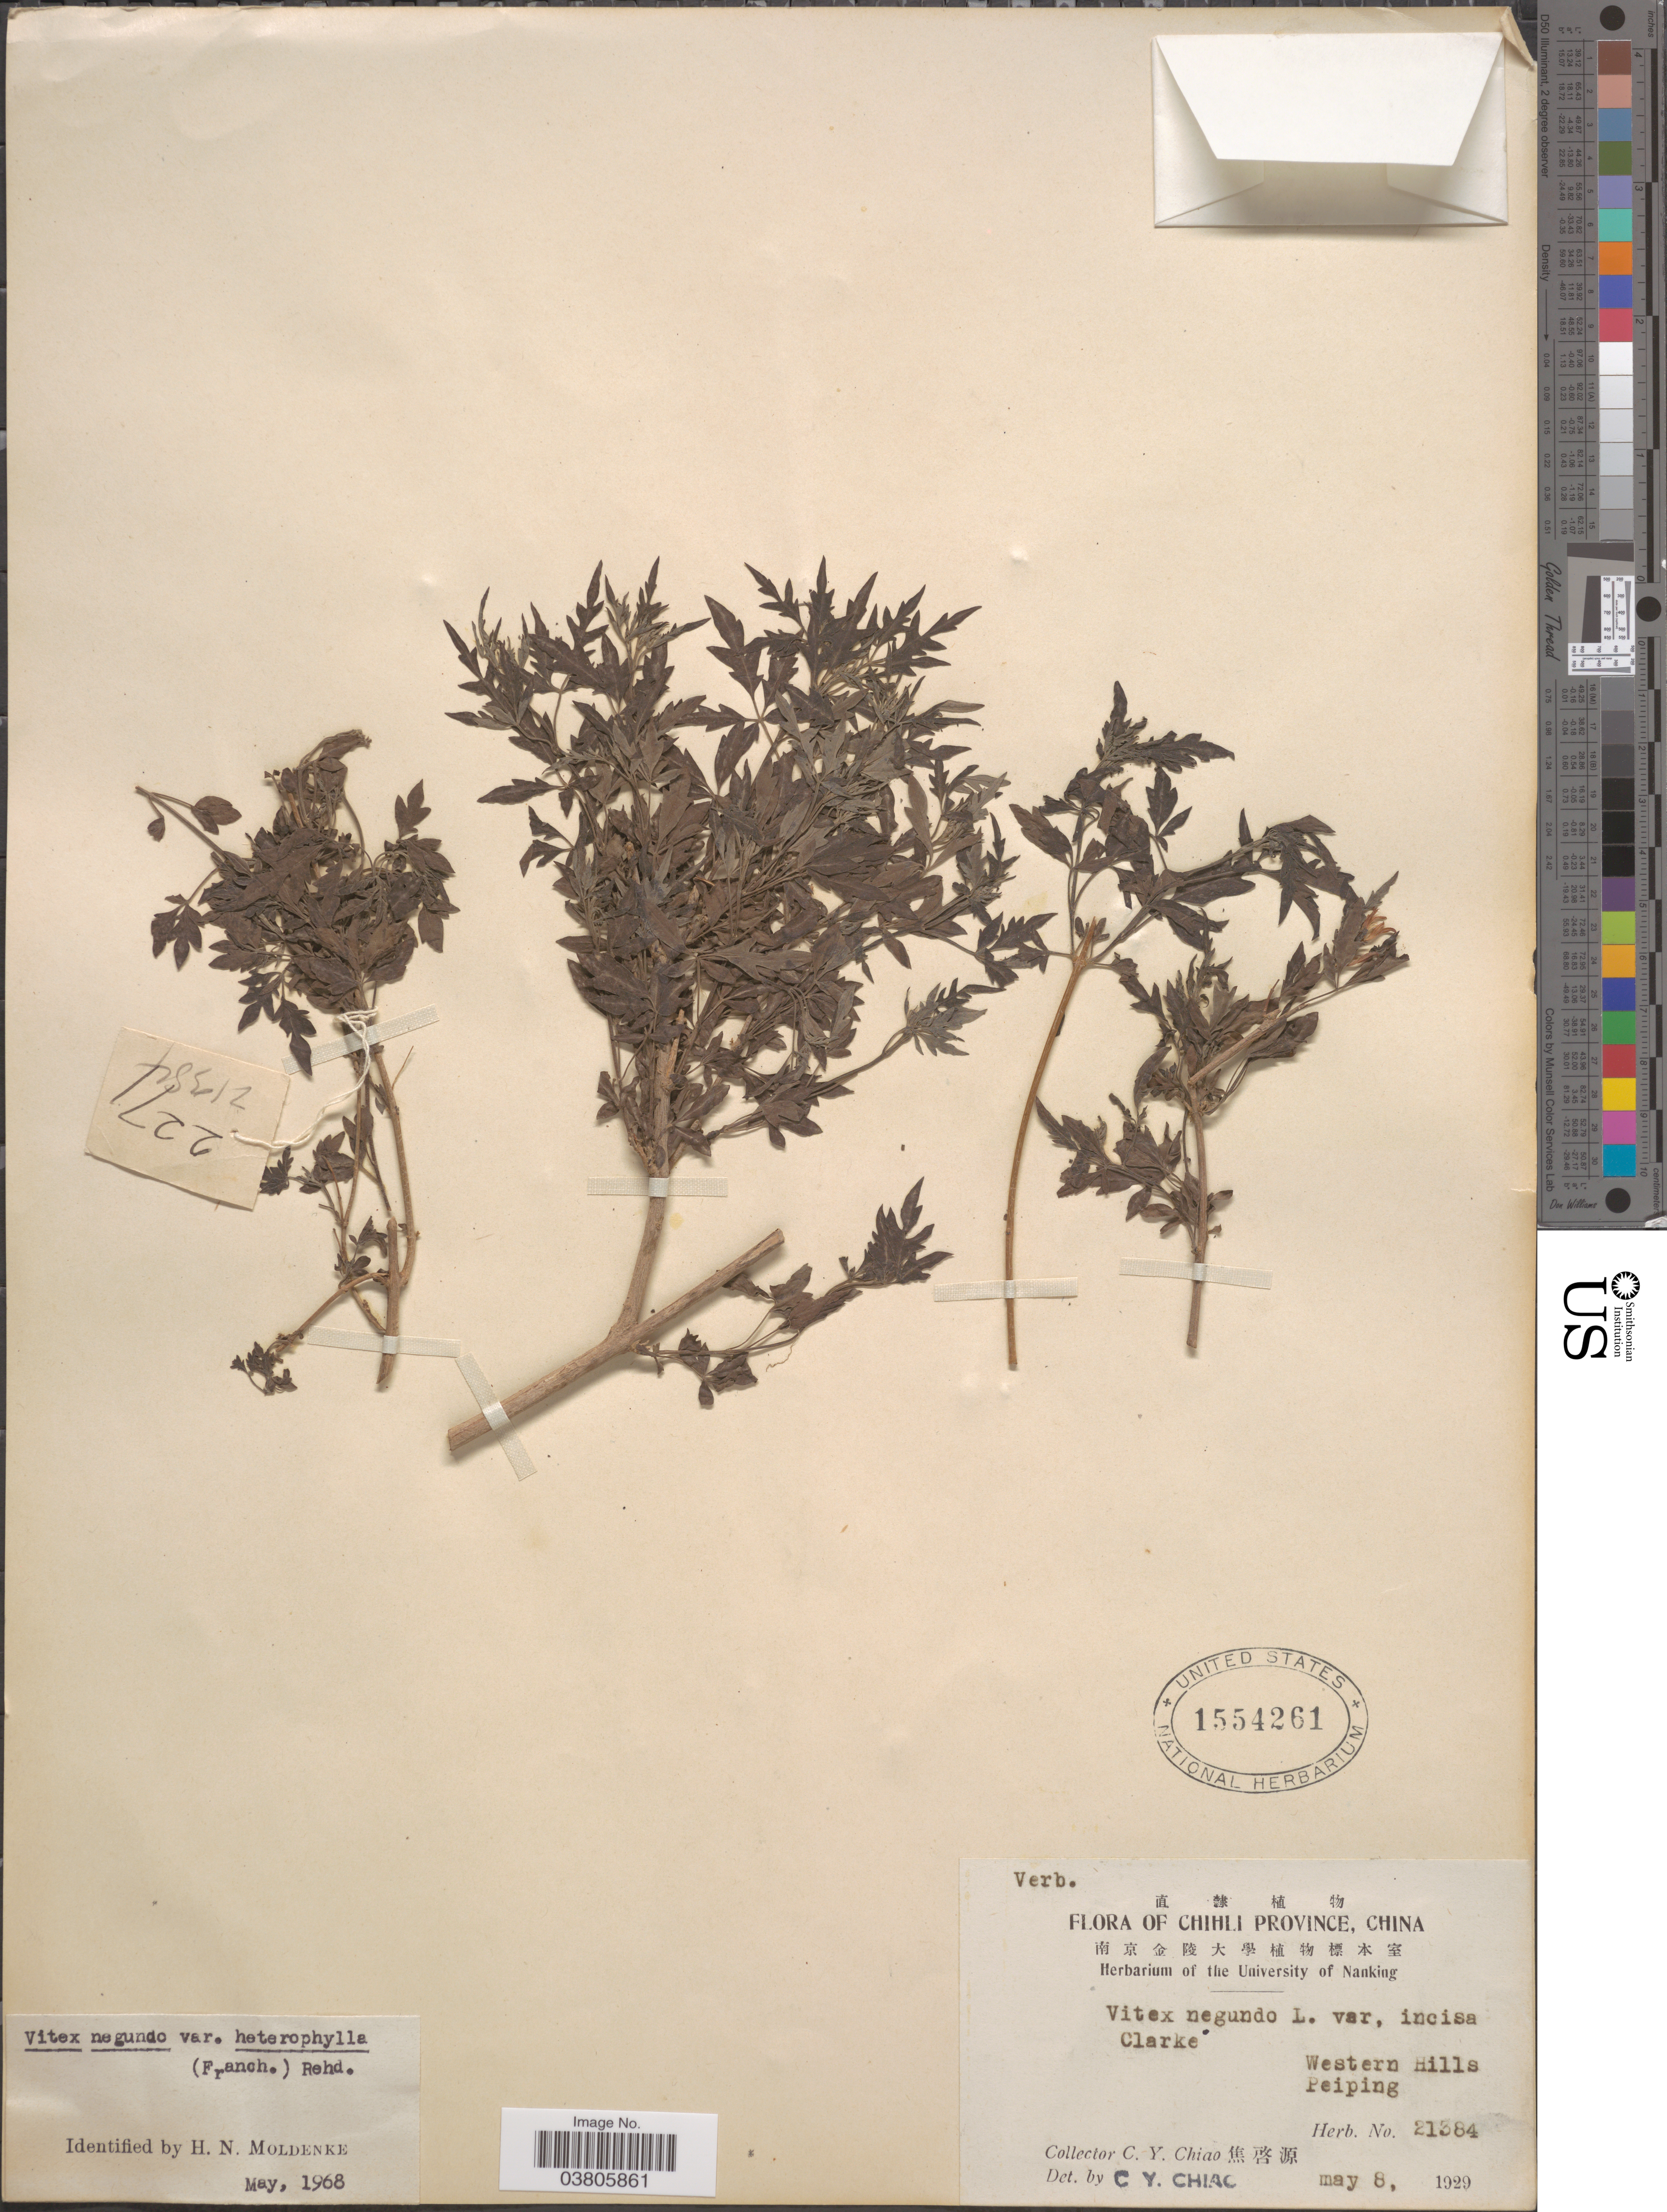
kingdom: Plantae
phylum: Tracheophyta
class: Magnoliopsida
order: Lamiales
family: Lamiaceae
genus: Vitex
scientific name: Vitex negundo var. heterophylla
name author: (Franch.) Rehder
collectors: C. Y. Chiao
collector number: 21384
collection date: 1929-05-08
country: China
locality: Chihli Province. Western Hills Peiping.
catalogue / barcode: US 1554261